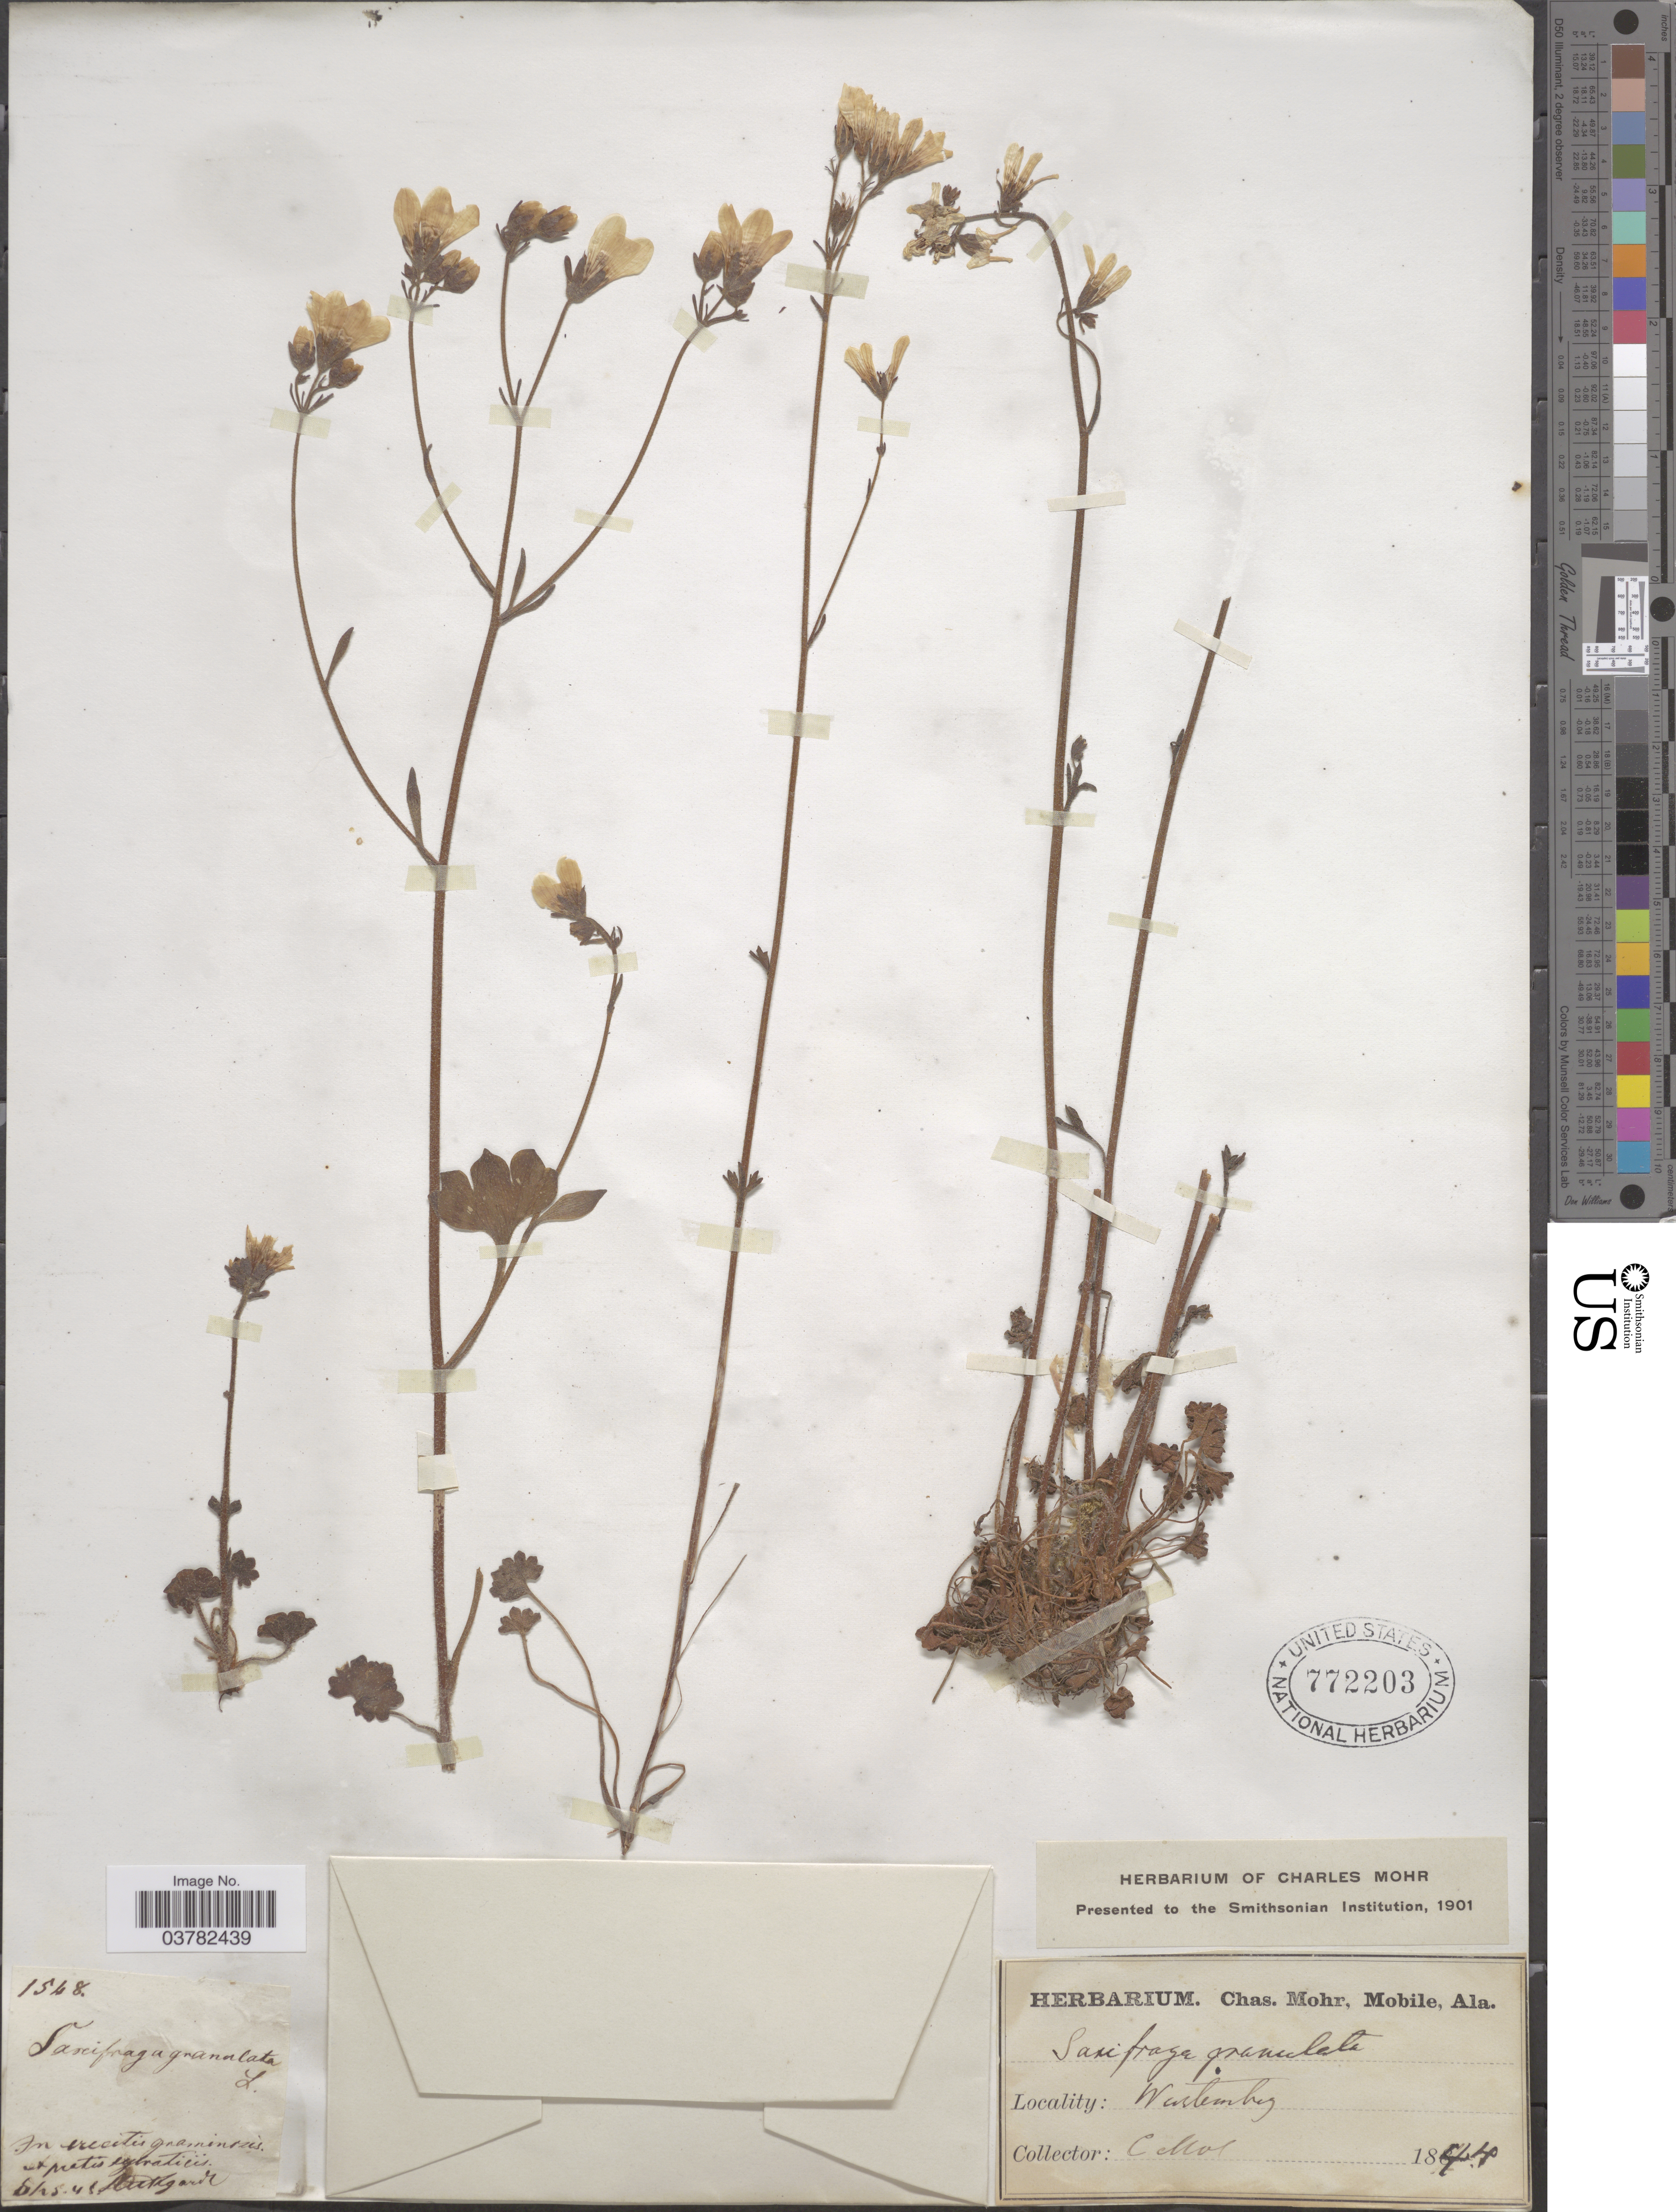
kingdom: Plantae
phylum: Tracheophyta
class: Magnoliopsida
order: Saxifragales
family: Saxifragaceae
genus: Saxifraga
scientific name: Saxifraga granulata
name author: L.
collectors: C. T. Mohr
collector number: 1548*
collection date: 1844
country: Germany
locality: Wartenberg. In crescit graminosis [illegible text].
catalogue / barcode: US 772203